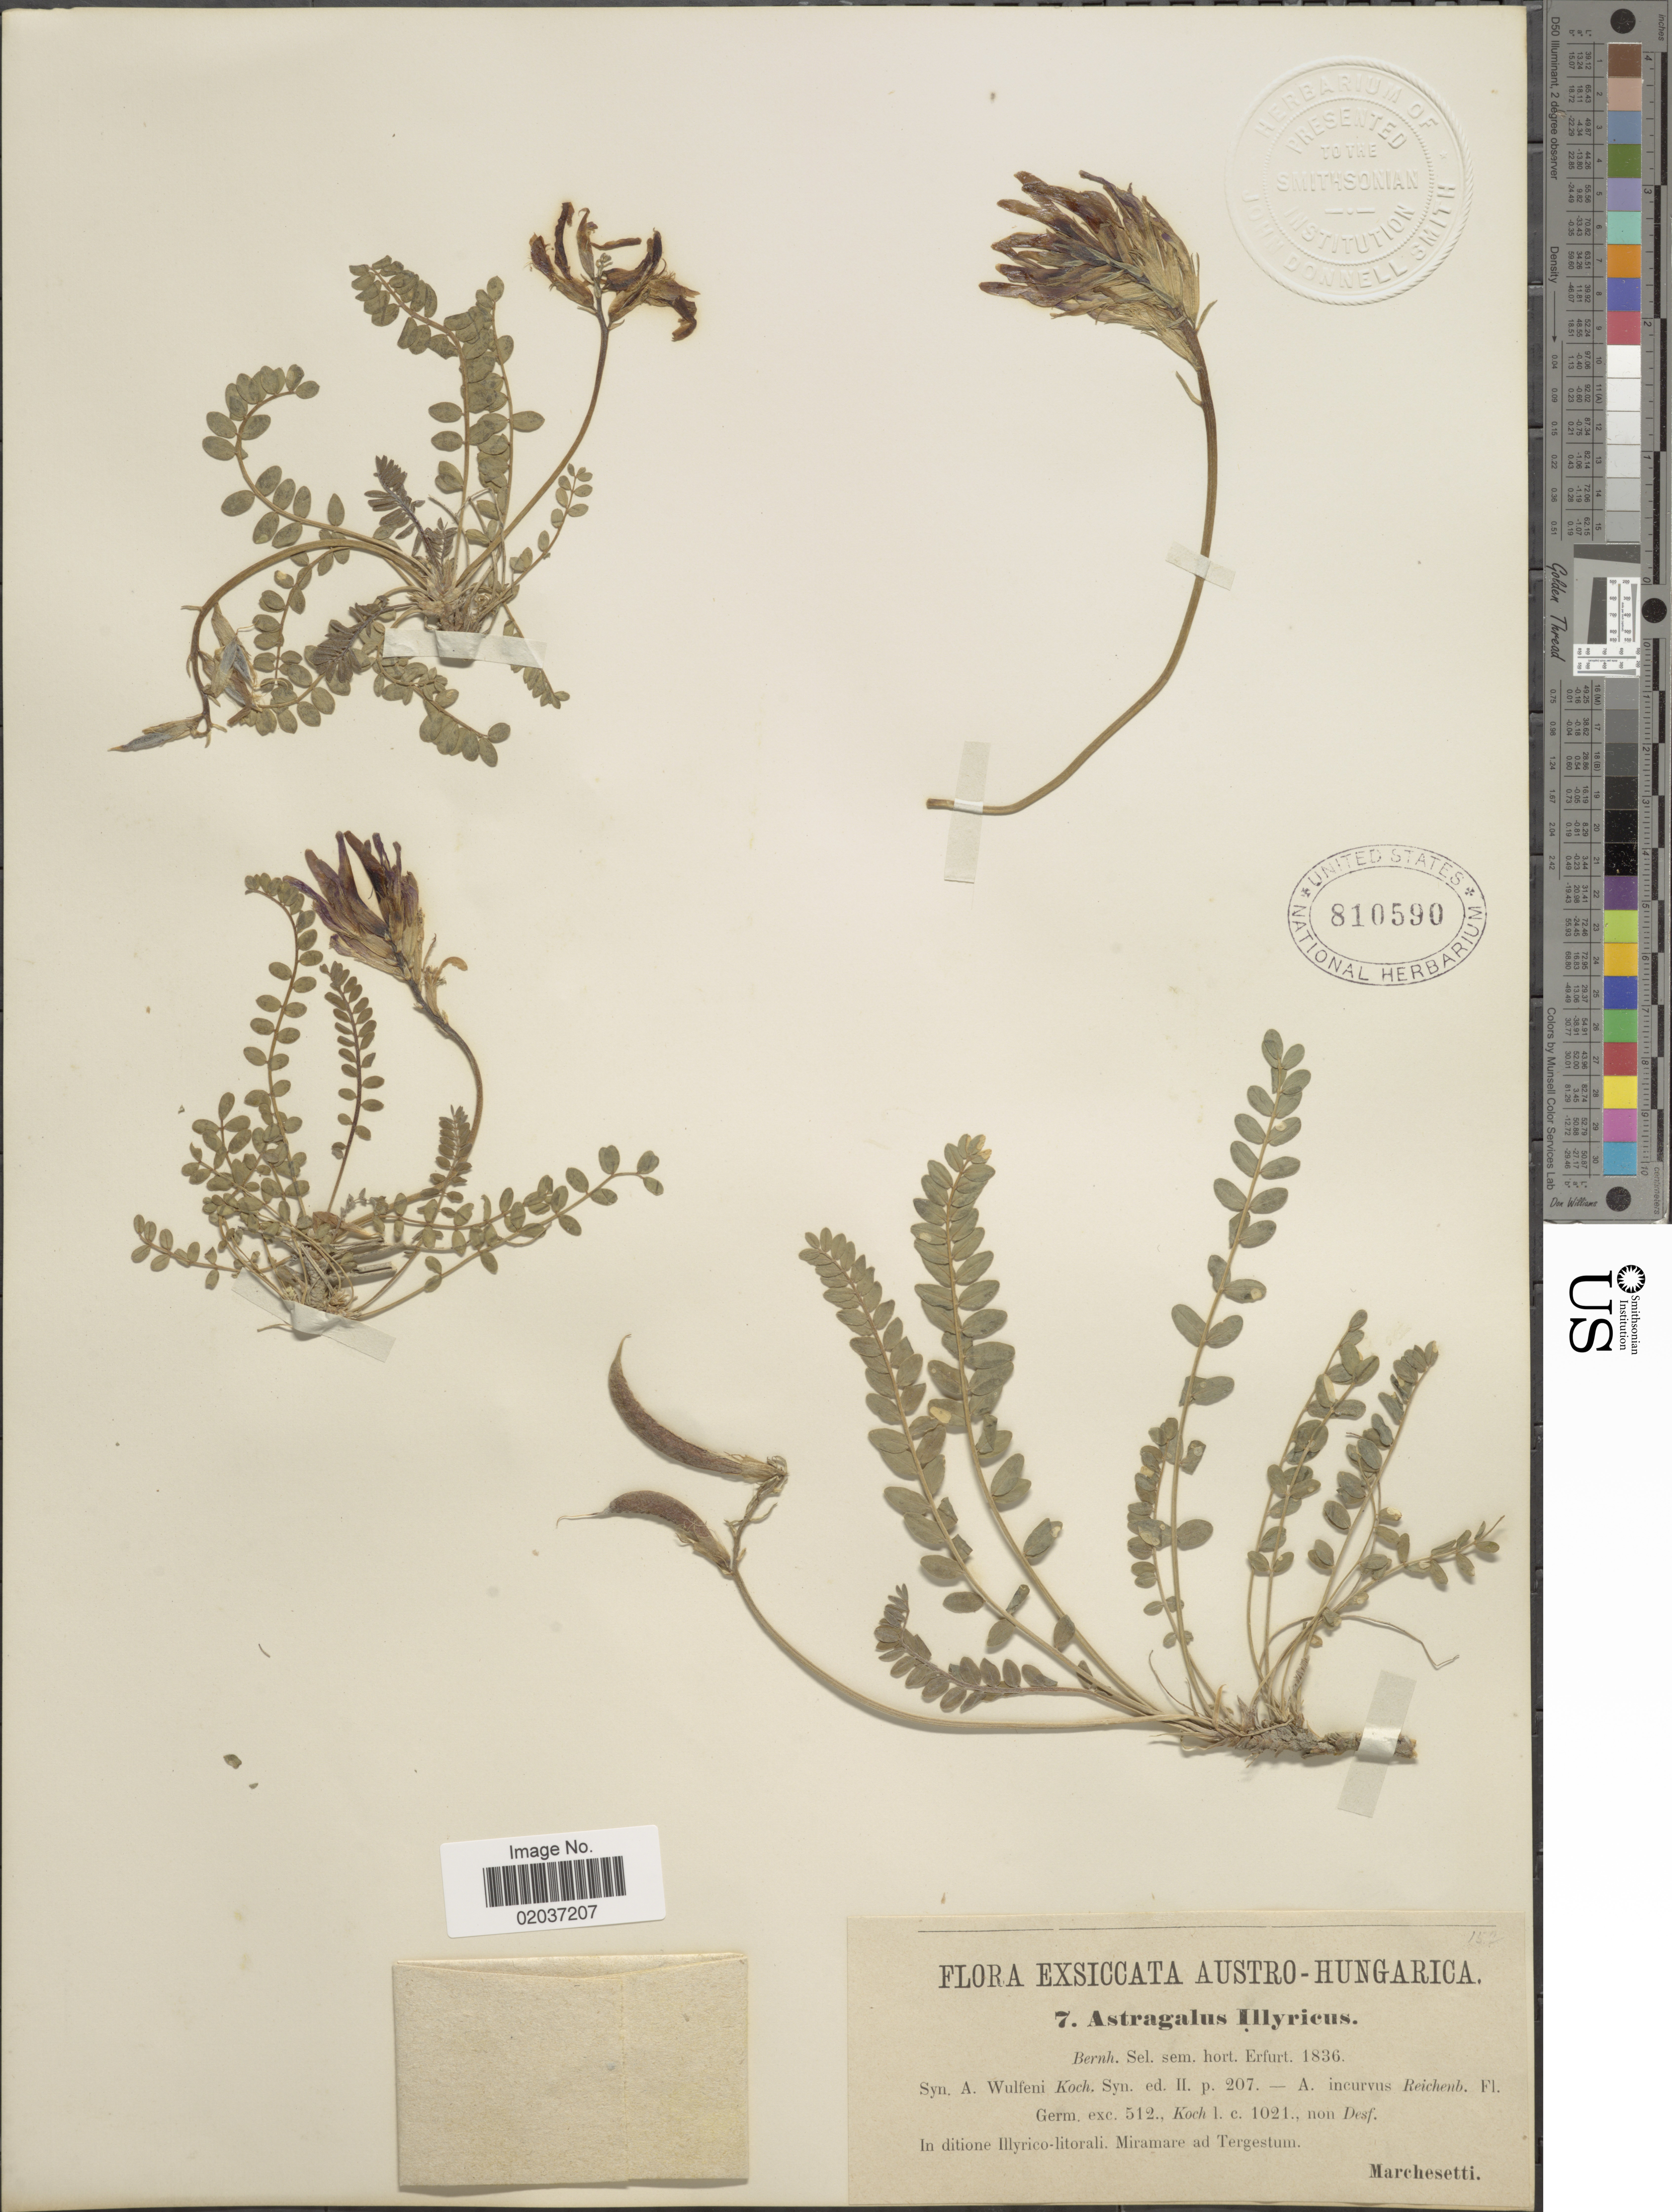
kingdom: Plantae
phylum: Tracheophyta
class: Magnoliopsida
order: Fabales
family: Fabaceae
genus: Astragalus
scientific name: Astragalus illyricus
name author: Bernh.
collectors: -. Marchesetti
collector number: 7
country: Italy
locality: Austro-Hungarica, In ditione Illyrico-litorali, Miramare ad Tergestum.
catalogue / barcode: US 810590